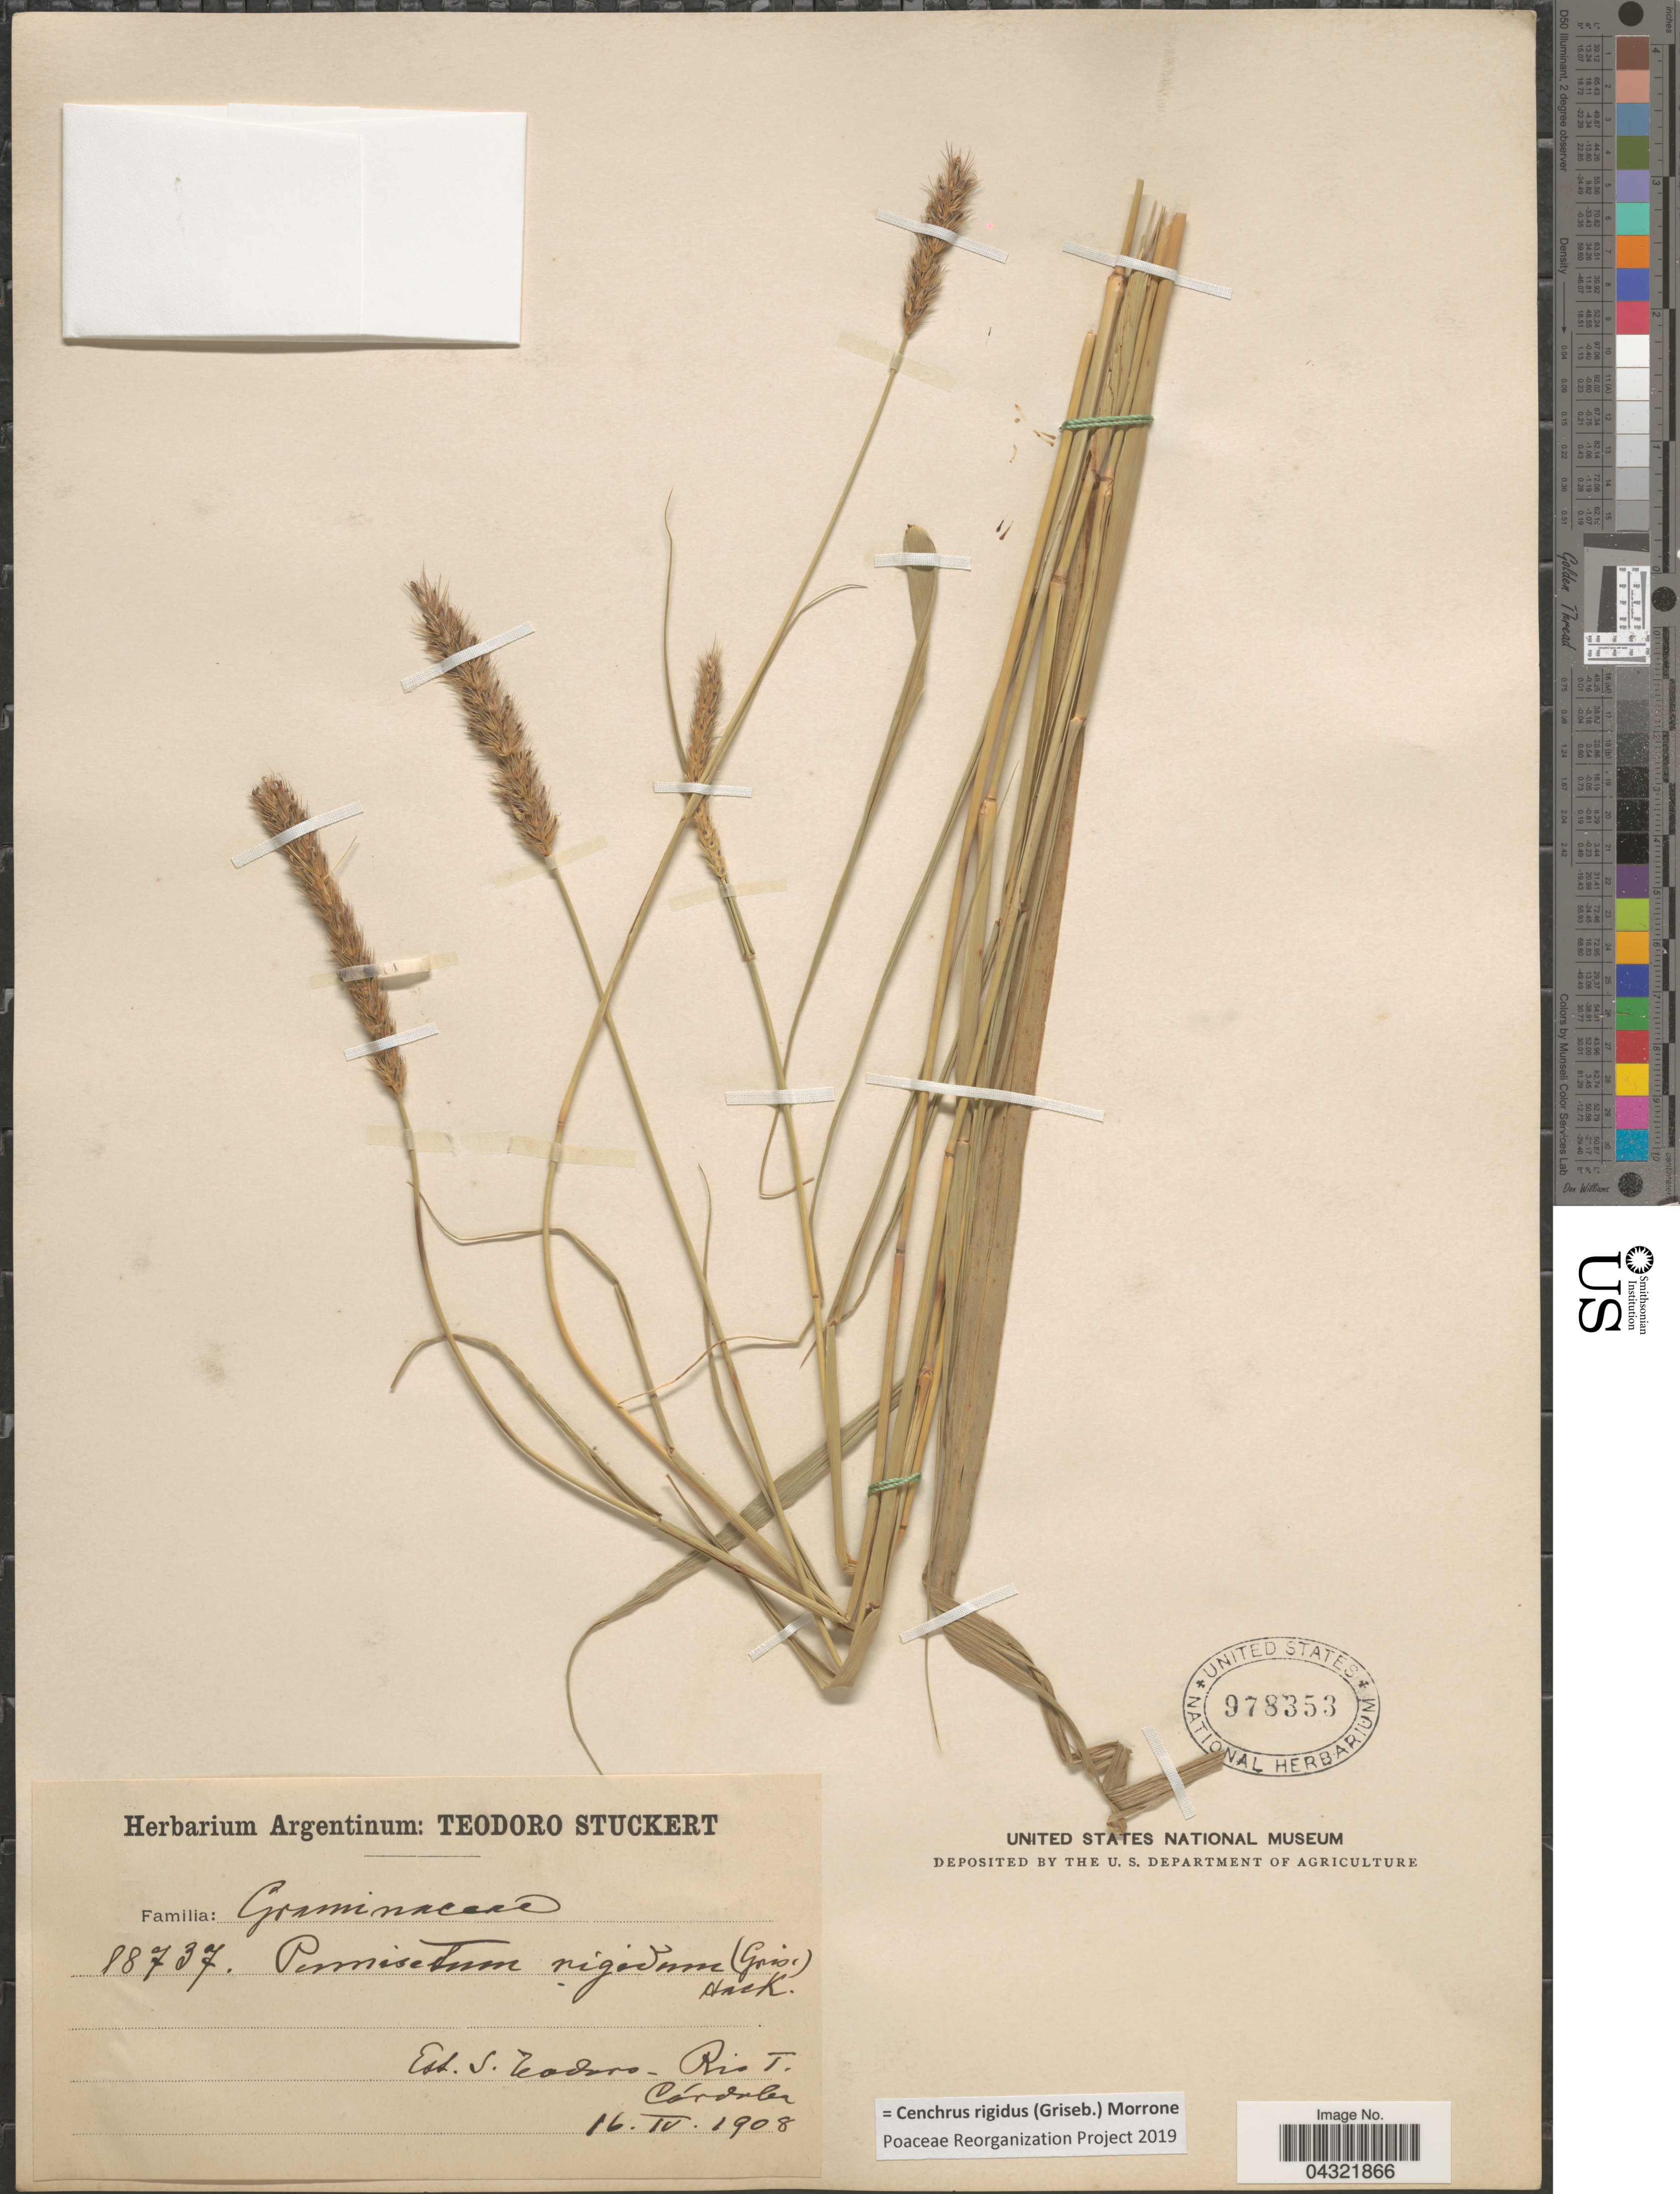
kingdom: Plantae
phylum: Tracheophyta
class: Liliopsida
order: Poales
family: Poaceae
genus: Cenchrus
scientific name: Cenchrus rigidus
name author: (Griseb.) Morrone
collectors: T. Stuckert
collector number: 88737*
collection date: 1908-04-16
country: Argentina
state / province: Cordoba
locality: Est. S. Teodoro-Rio T.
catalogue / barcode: US 978353